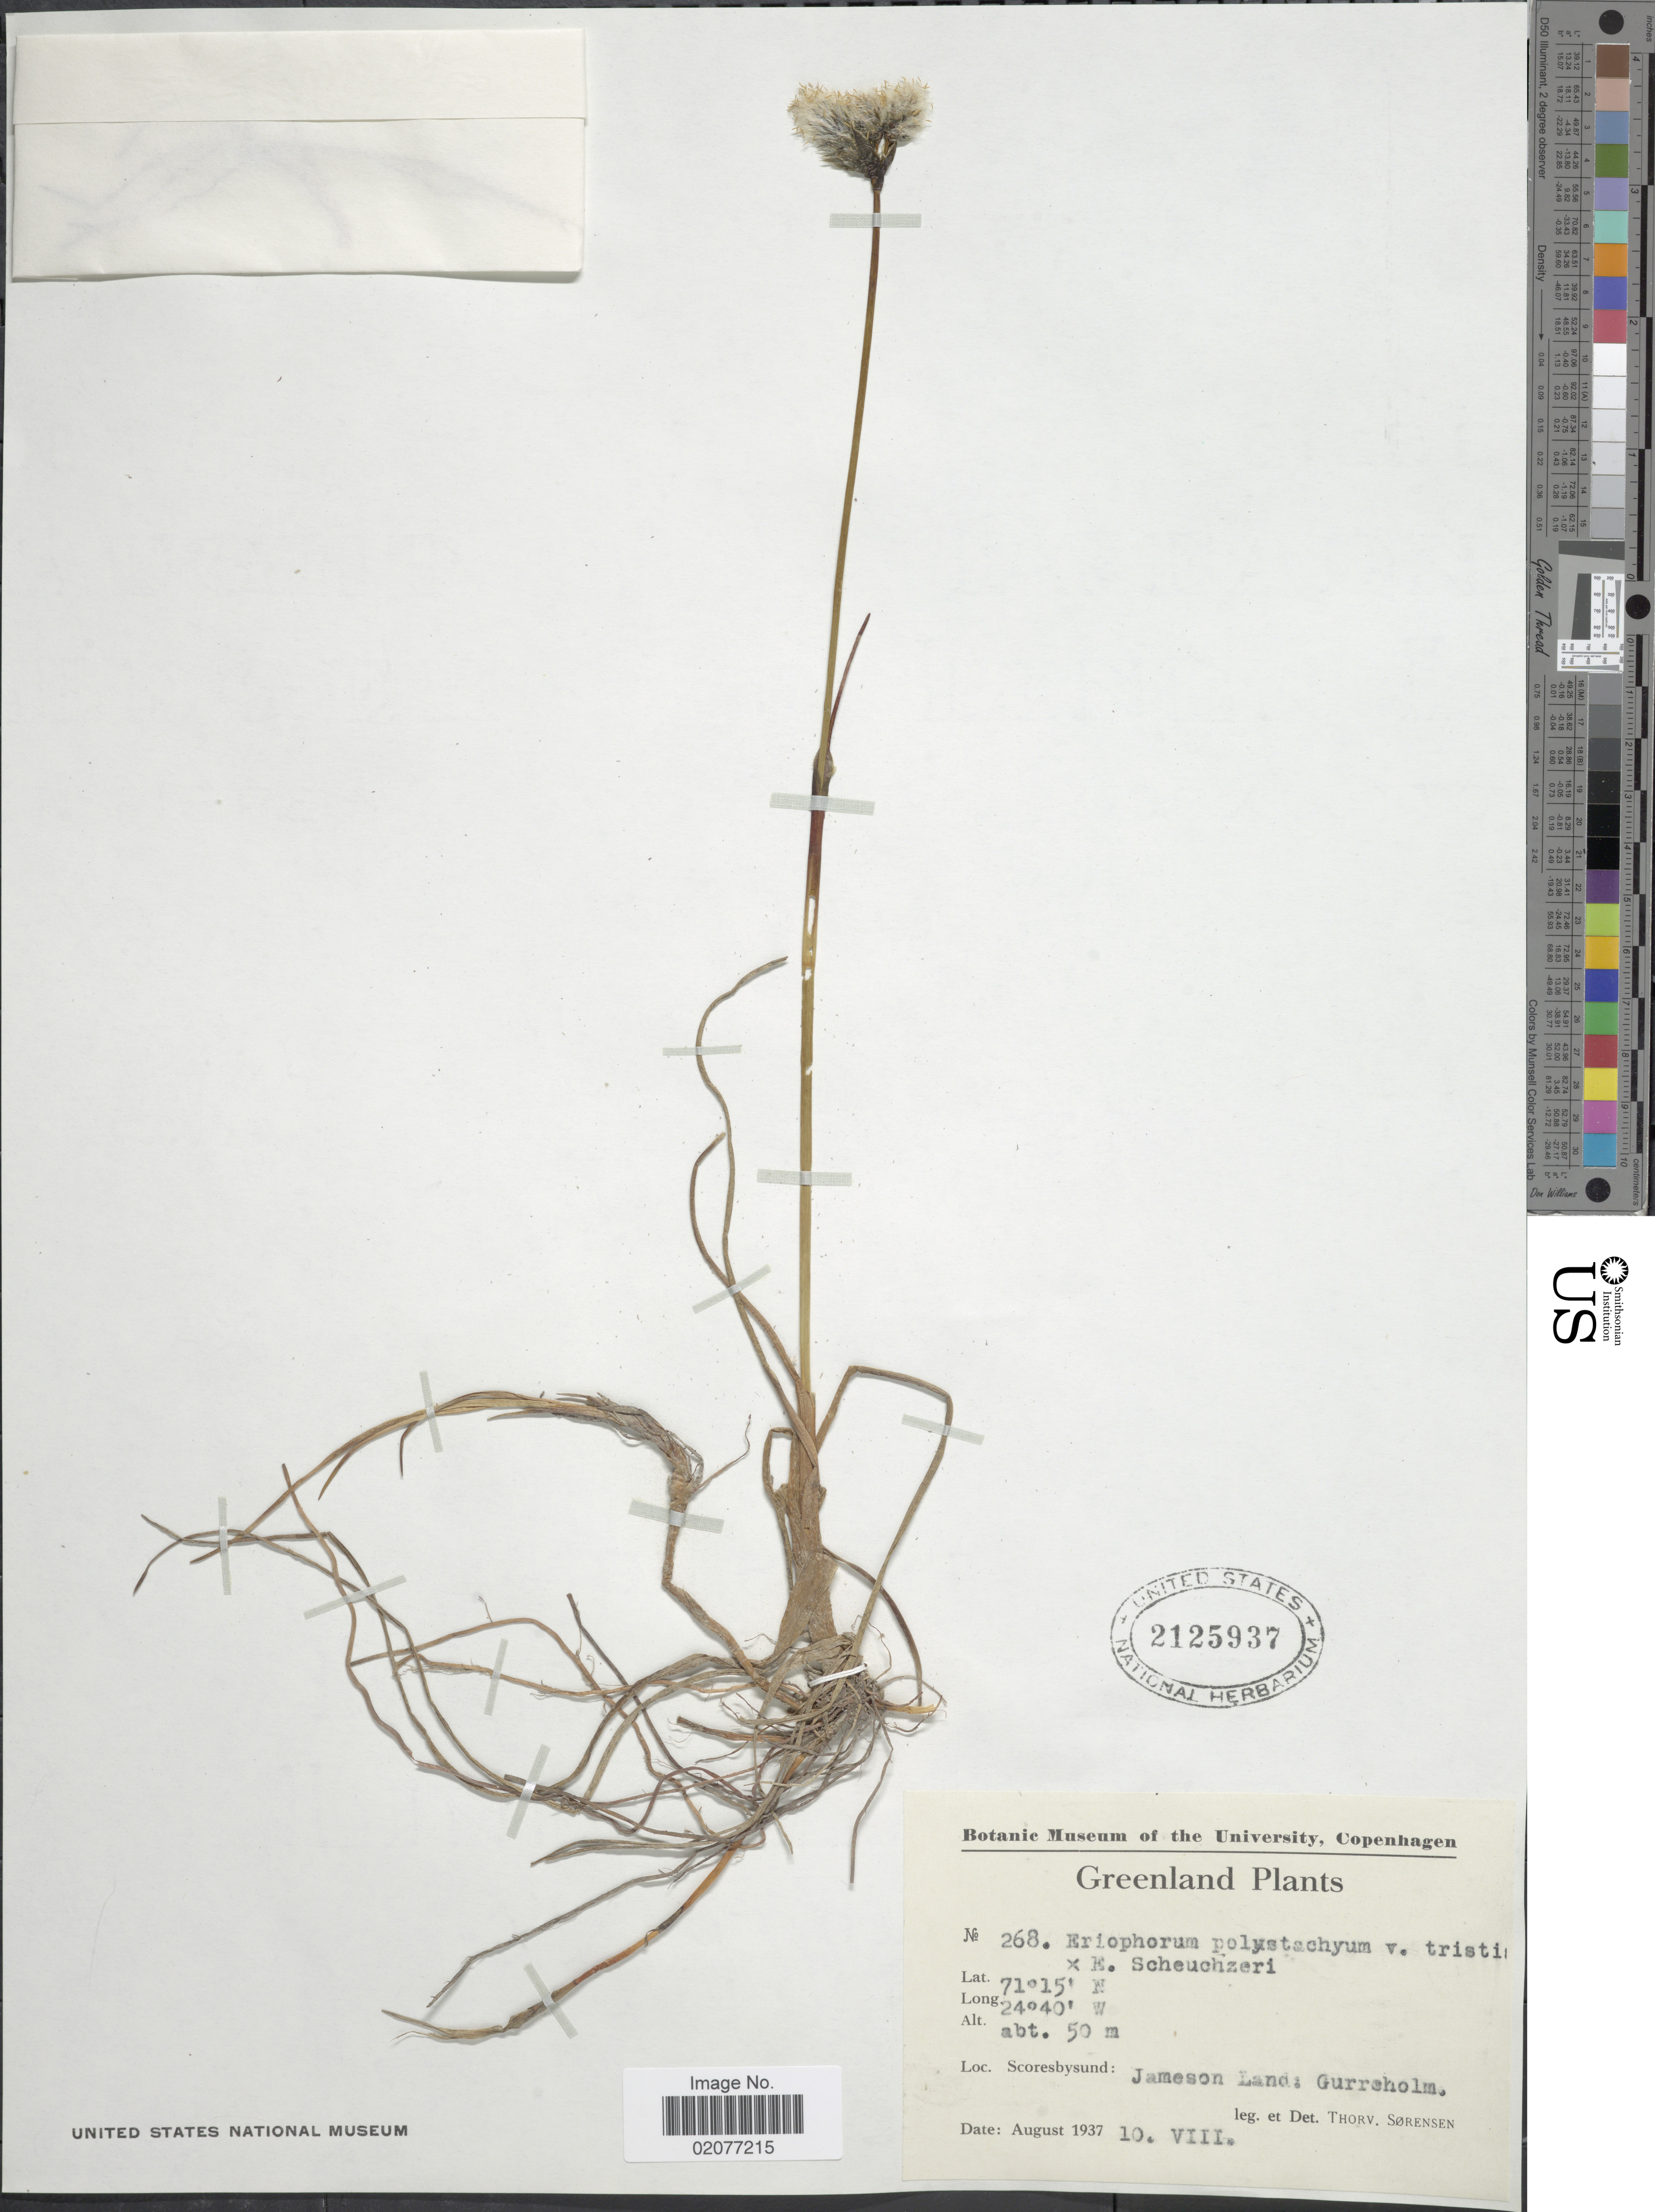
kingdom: Plantae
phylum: Tracheophyta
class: Liliopsida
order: Poales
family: Cyperaceae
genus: Eriophorum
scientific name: Eriophorum angustifolium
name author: Honck.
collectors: T. Sorensen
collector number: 268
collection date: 1937-08-10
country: Greenland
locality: Scoresbysund: Jameson Land: Gurrsholm.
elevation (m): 50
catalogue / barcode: US 2125937